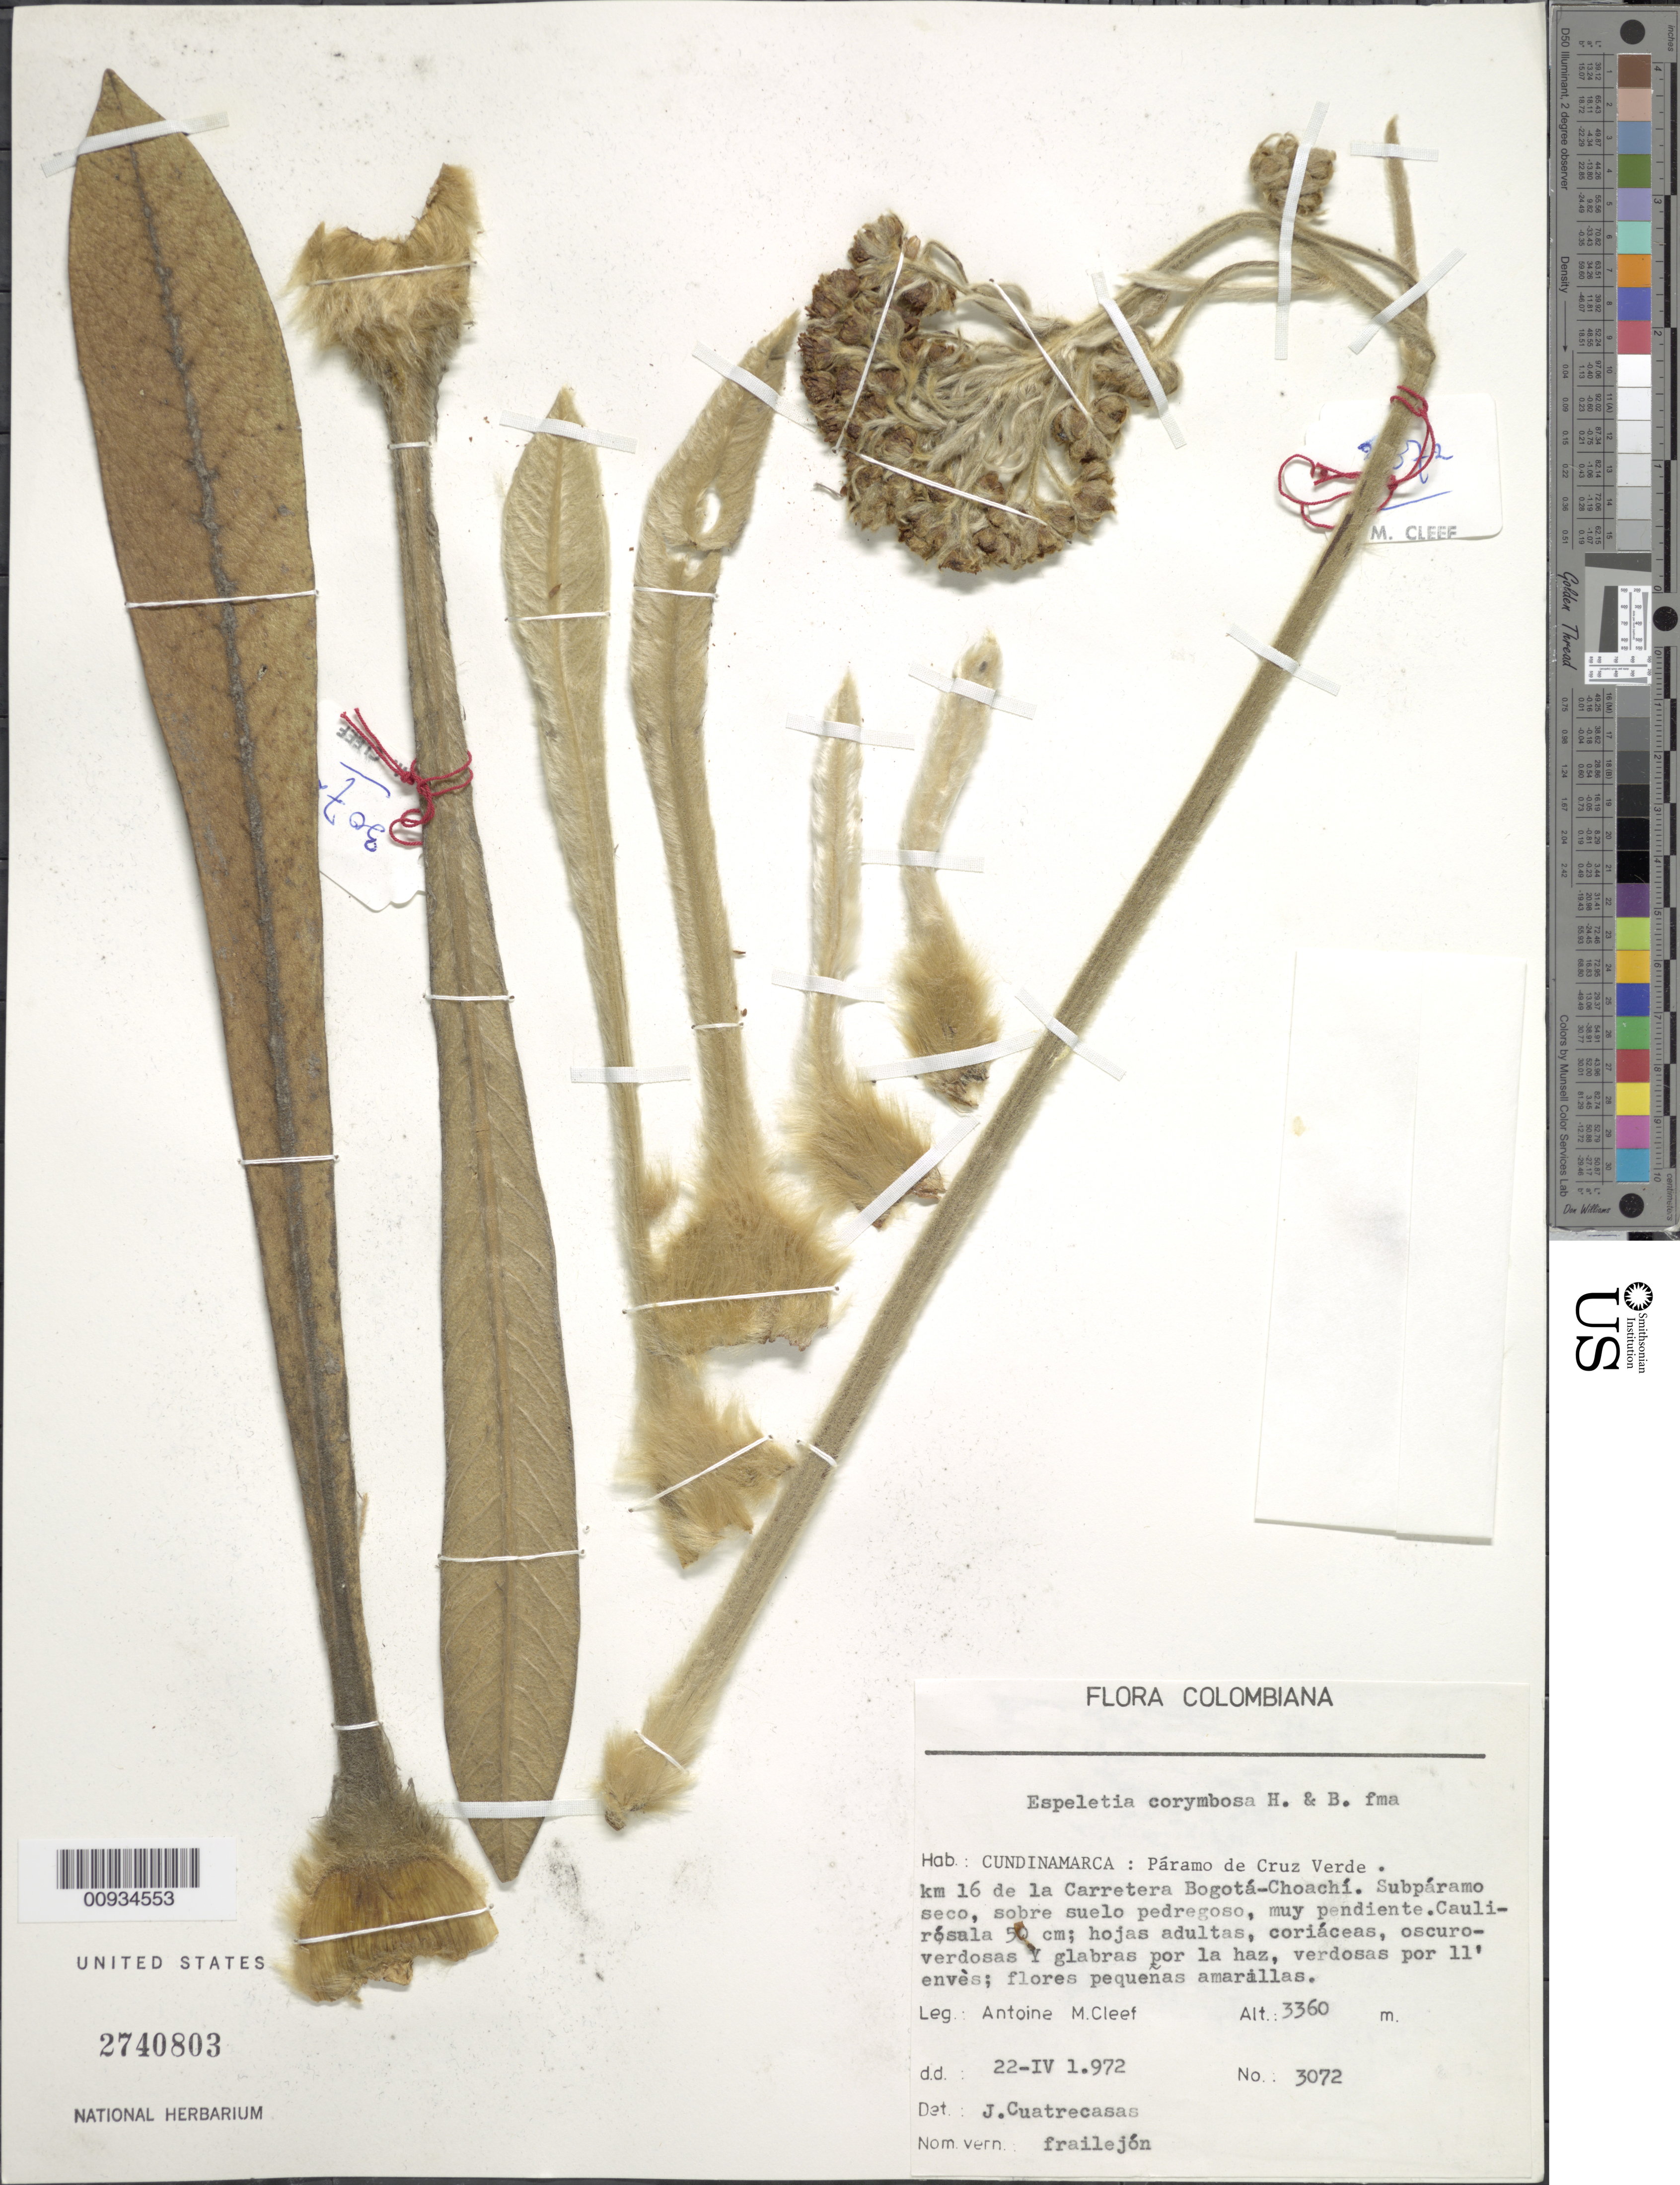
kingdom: Plantae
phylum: Tracheophyta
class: Magnoliopsida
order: Asterales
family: Asteraceae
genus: Espeletiopsis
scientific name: Espeletiopsis corymbosa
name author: (Humb. & Bonpl.) Cuatrec.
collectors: A. M. Cleef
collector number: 3072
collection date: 1972-04-22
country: Colombia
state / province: Cundinamarca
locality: Cundinamarca: Paramo de Cruz Verde. km 16 de la Carretera Bogota-Choachi.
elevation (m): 3360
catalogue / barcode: US 2740803